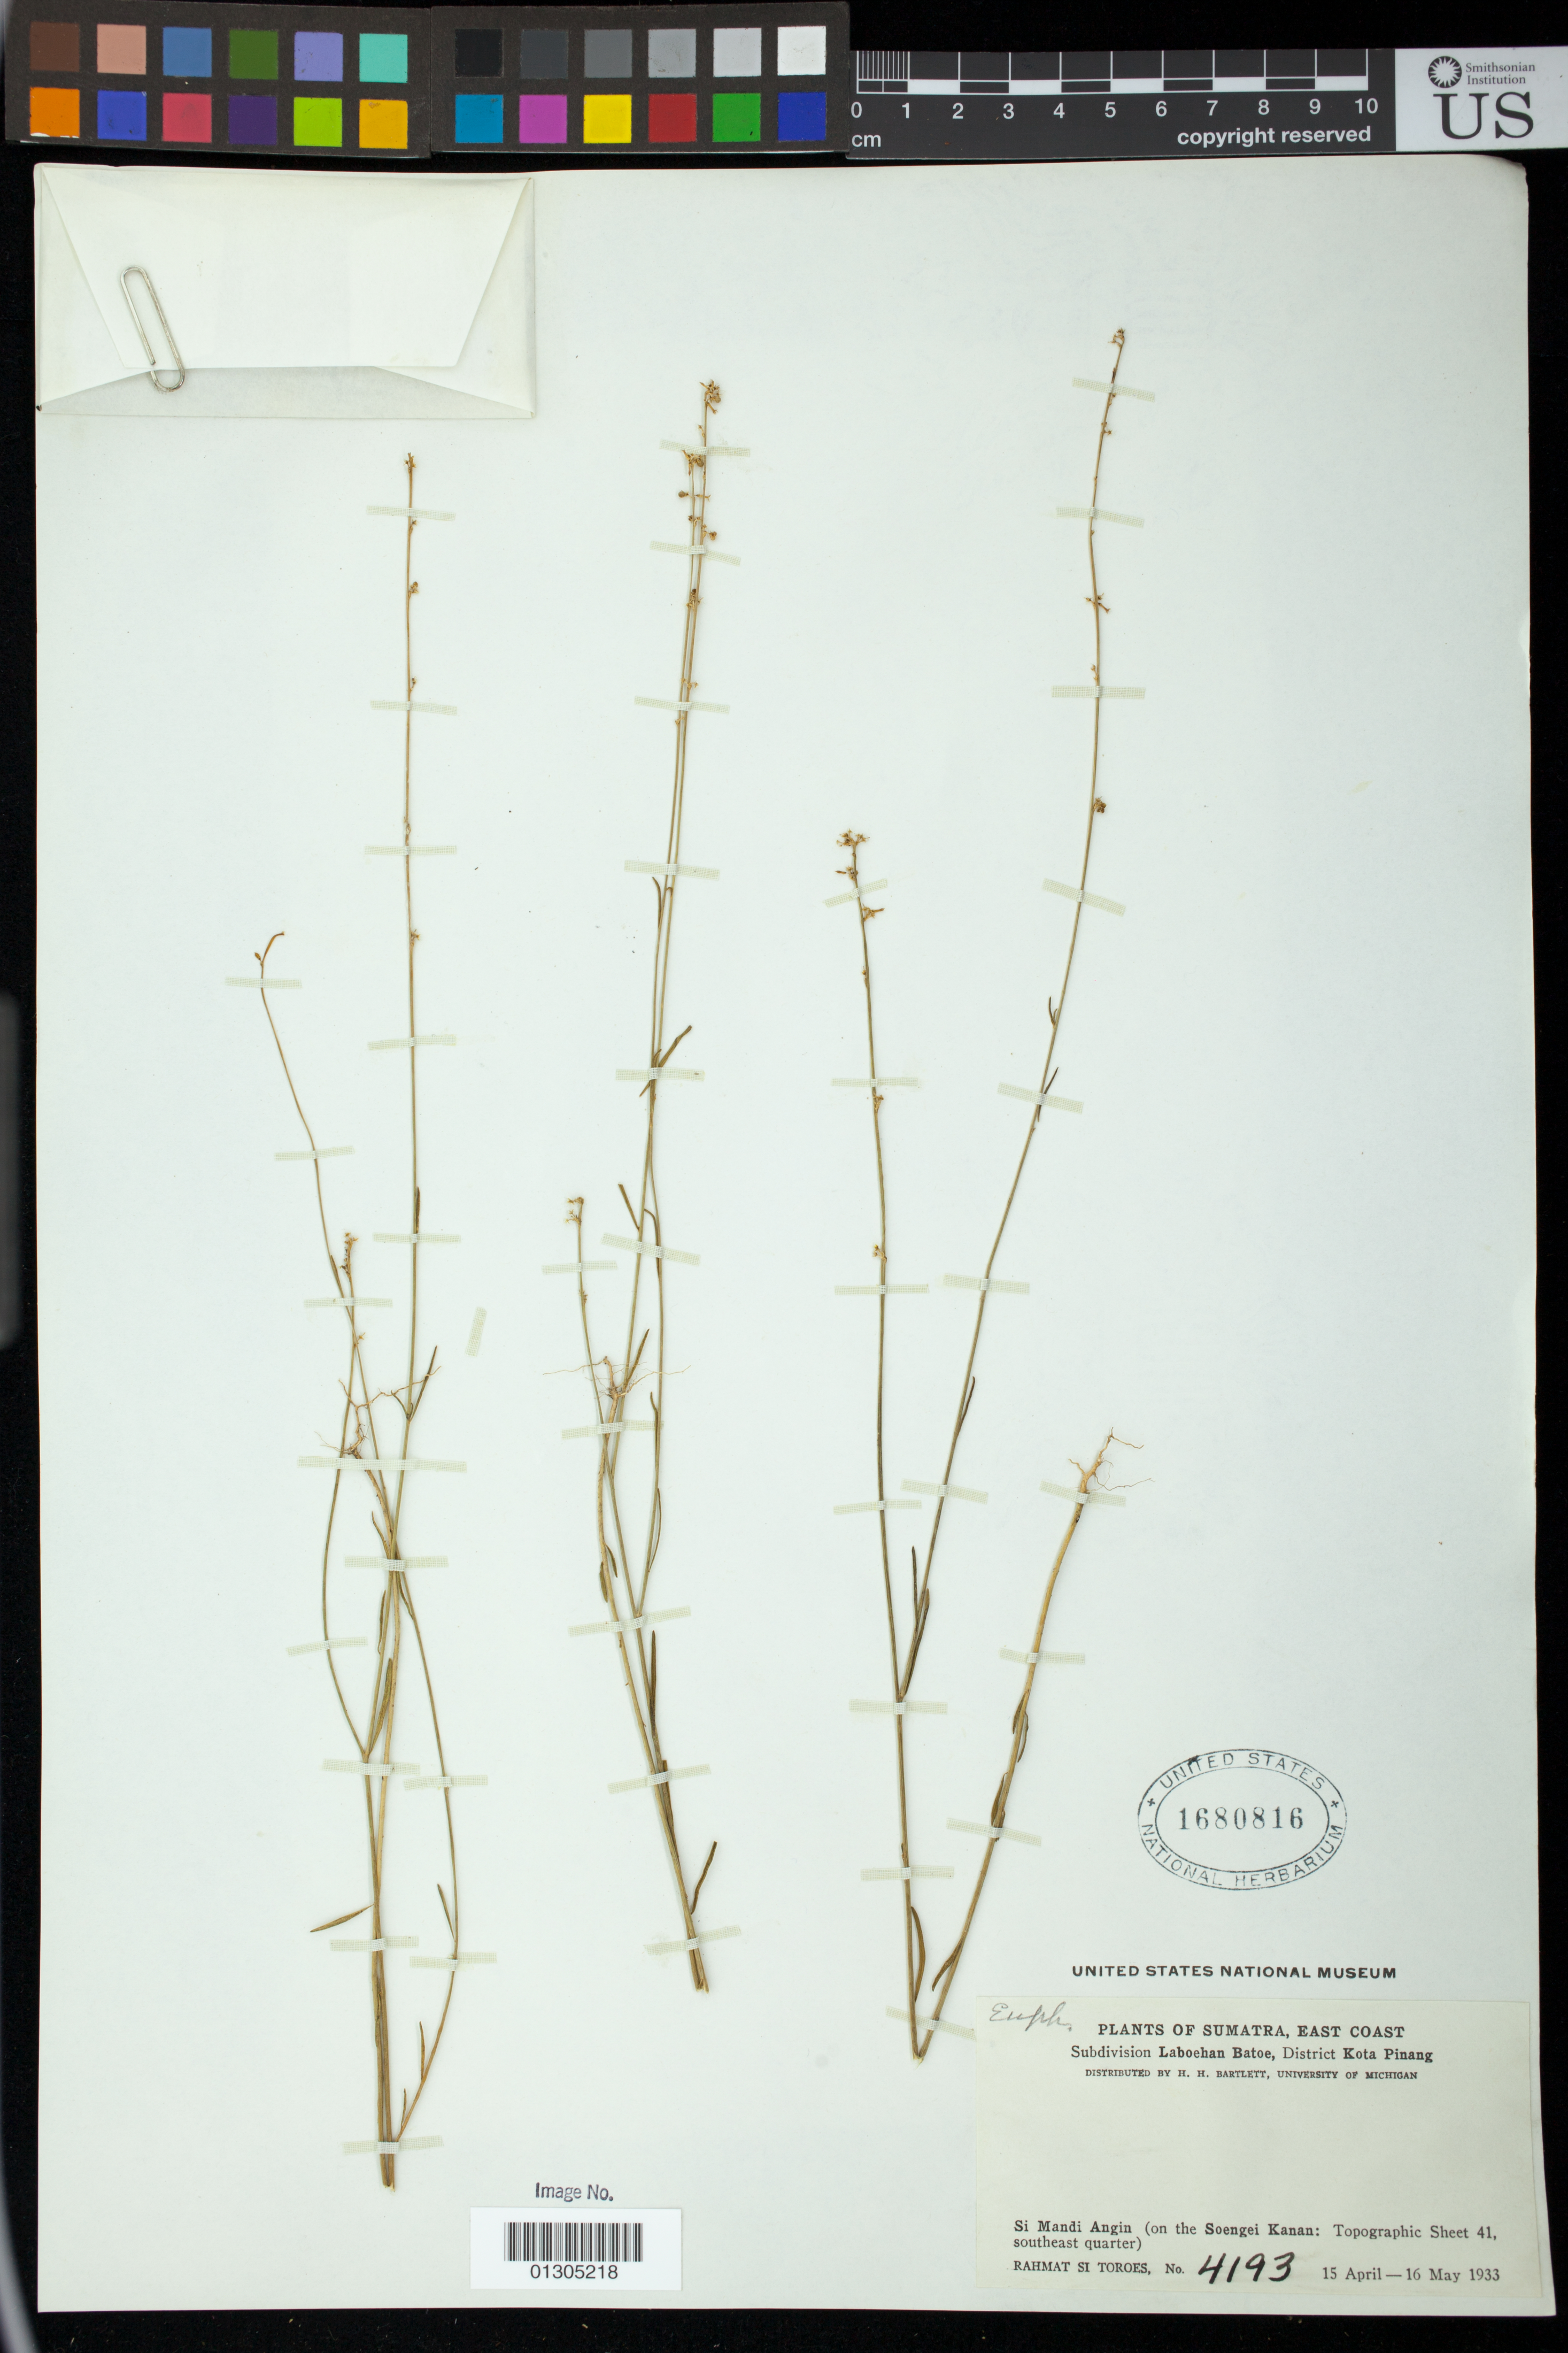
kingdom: Plantae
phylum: Tracheophyta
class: Magnoliopsida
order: Malpighiales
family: Euphorbiaceae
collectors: Rahmat Si Boeea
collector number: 4193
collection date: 1933-04-15/1933-05-16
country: Indonesia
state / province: Sumatra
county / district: Sumatera Utara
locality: Kota Pinang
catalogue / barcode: US 1680816